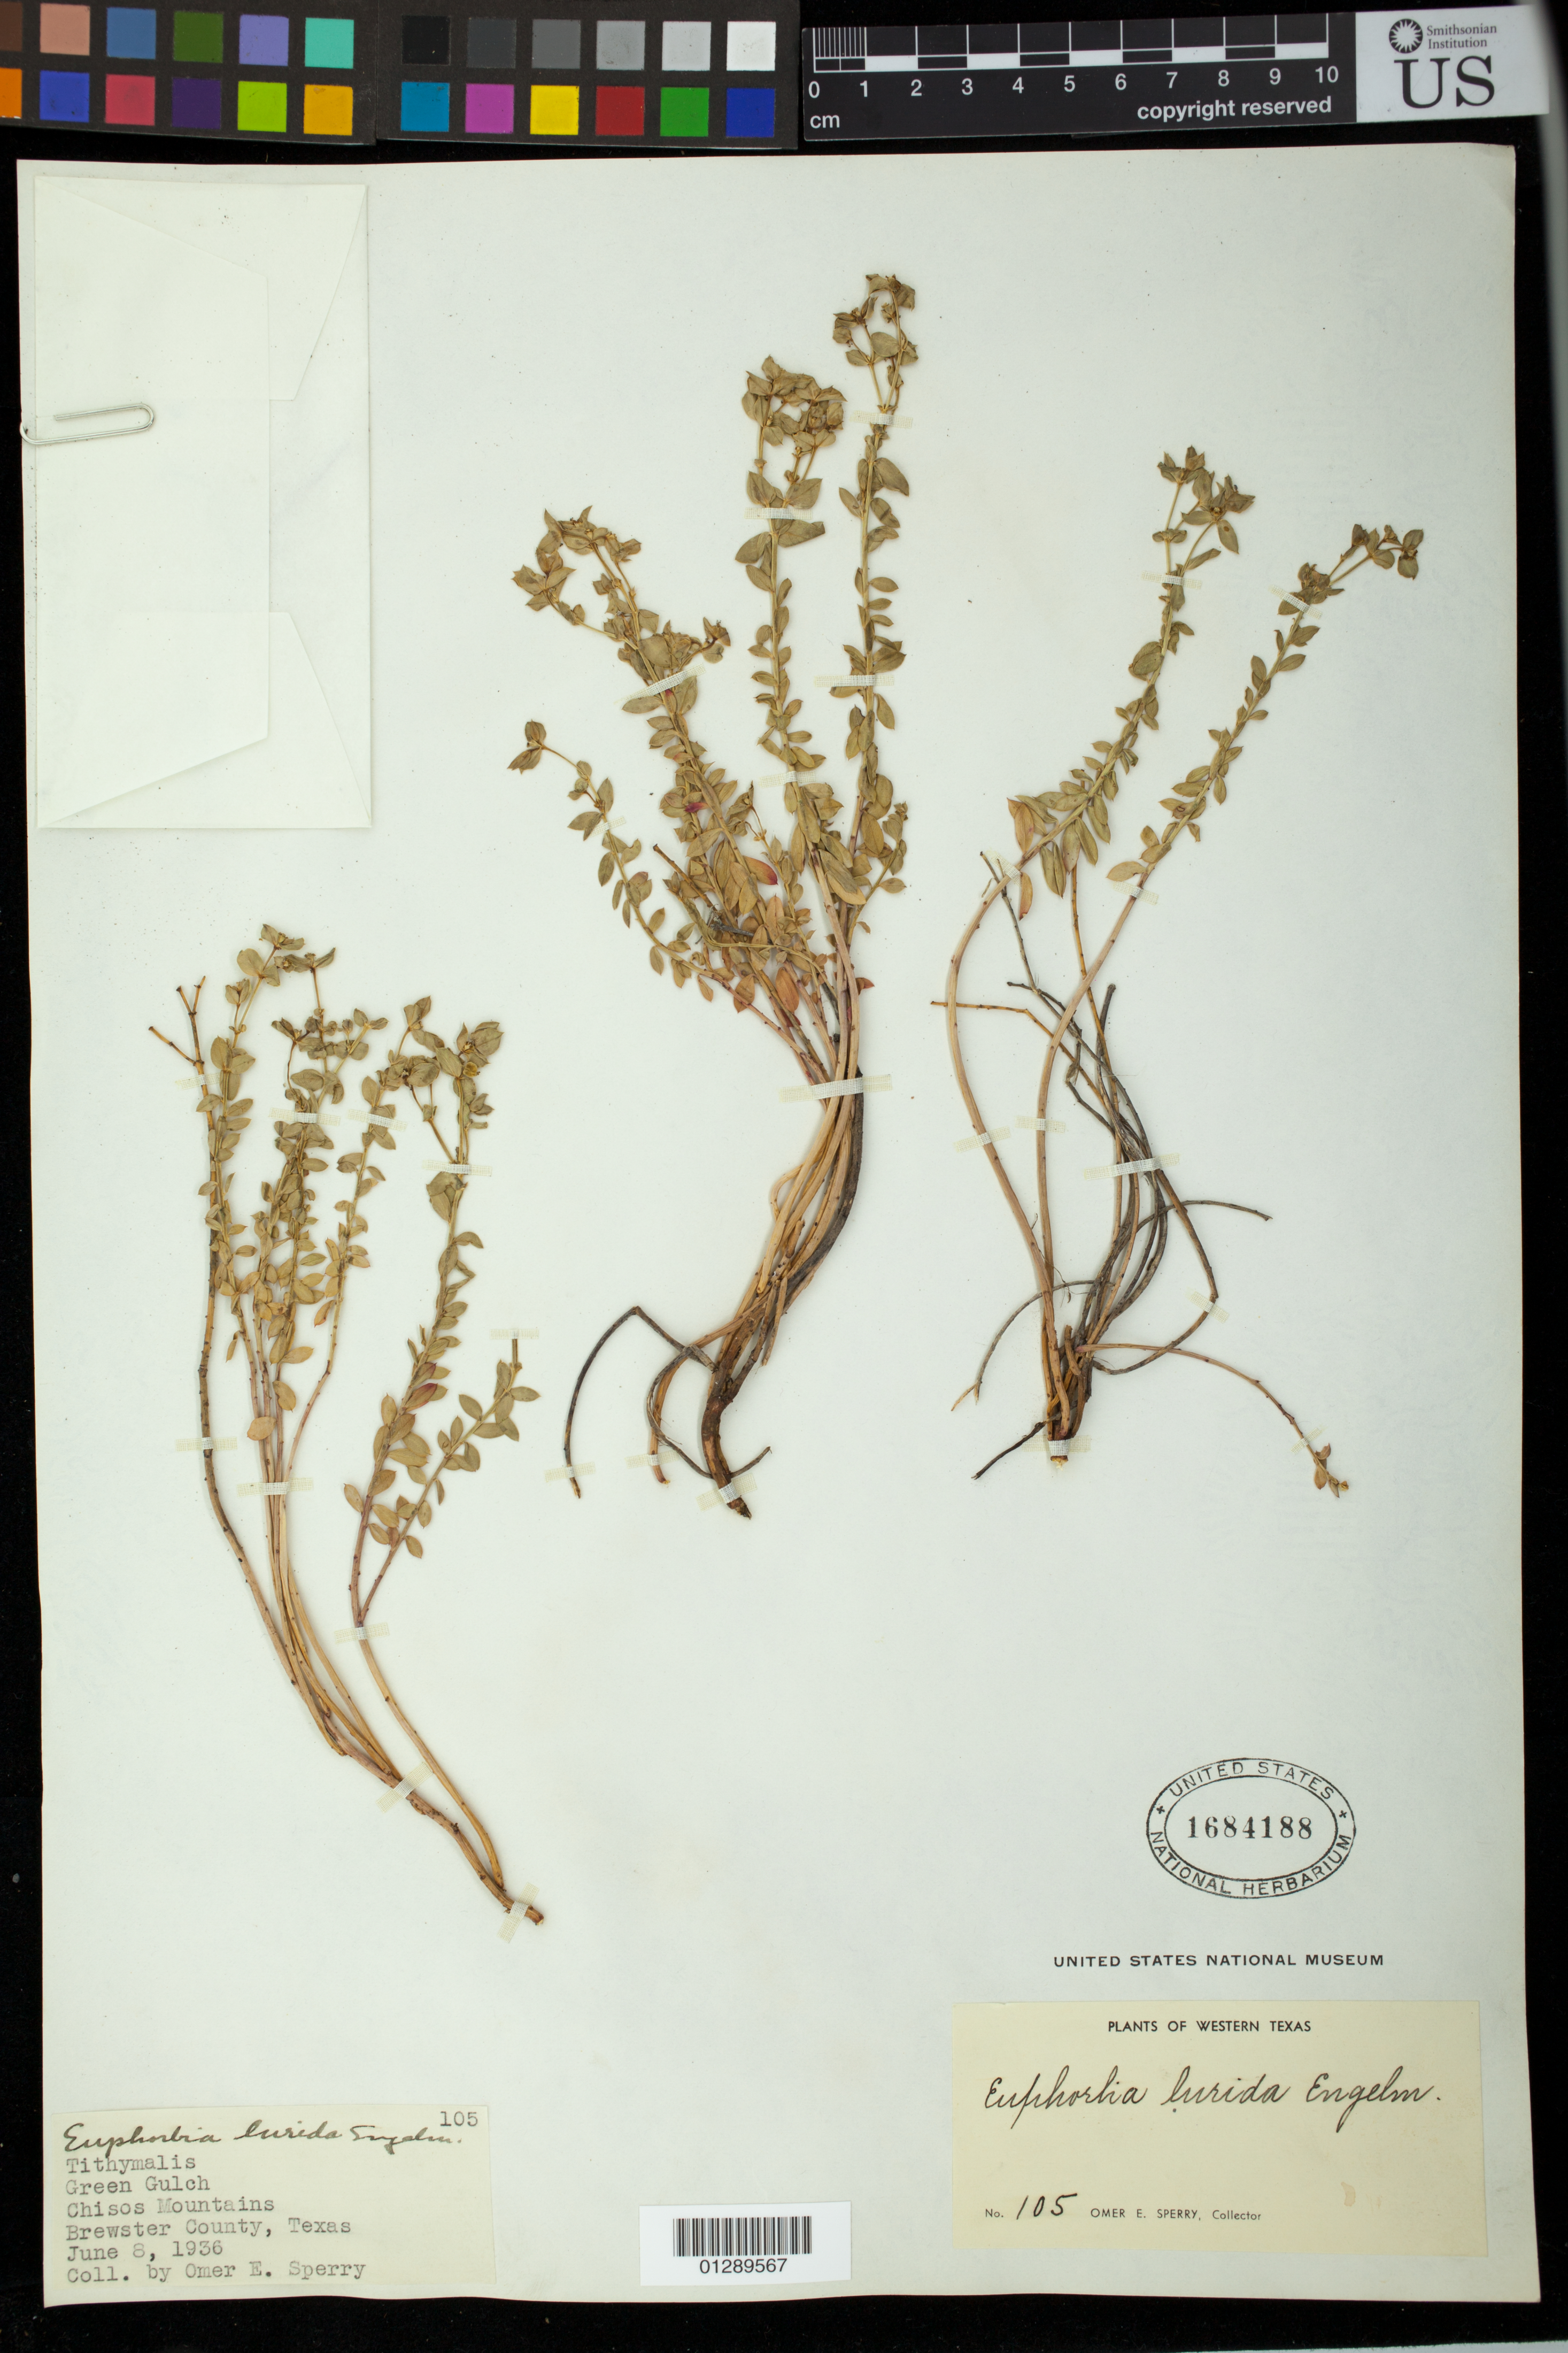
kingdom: Plantae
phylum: Tracheophyta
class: Magnoliopsida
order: Malpighiales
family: Euphorbiaceae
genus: Euphorbia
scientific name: Euphorbia brachycera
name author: Engelm. in Emory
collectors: O. E. Sperry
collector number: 105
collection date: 1936-06-08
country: United States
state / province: Texas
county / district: Brewster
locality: Green Gulch, Chisos Mountains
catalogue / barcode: US 1684188